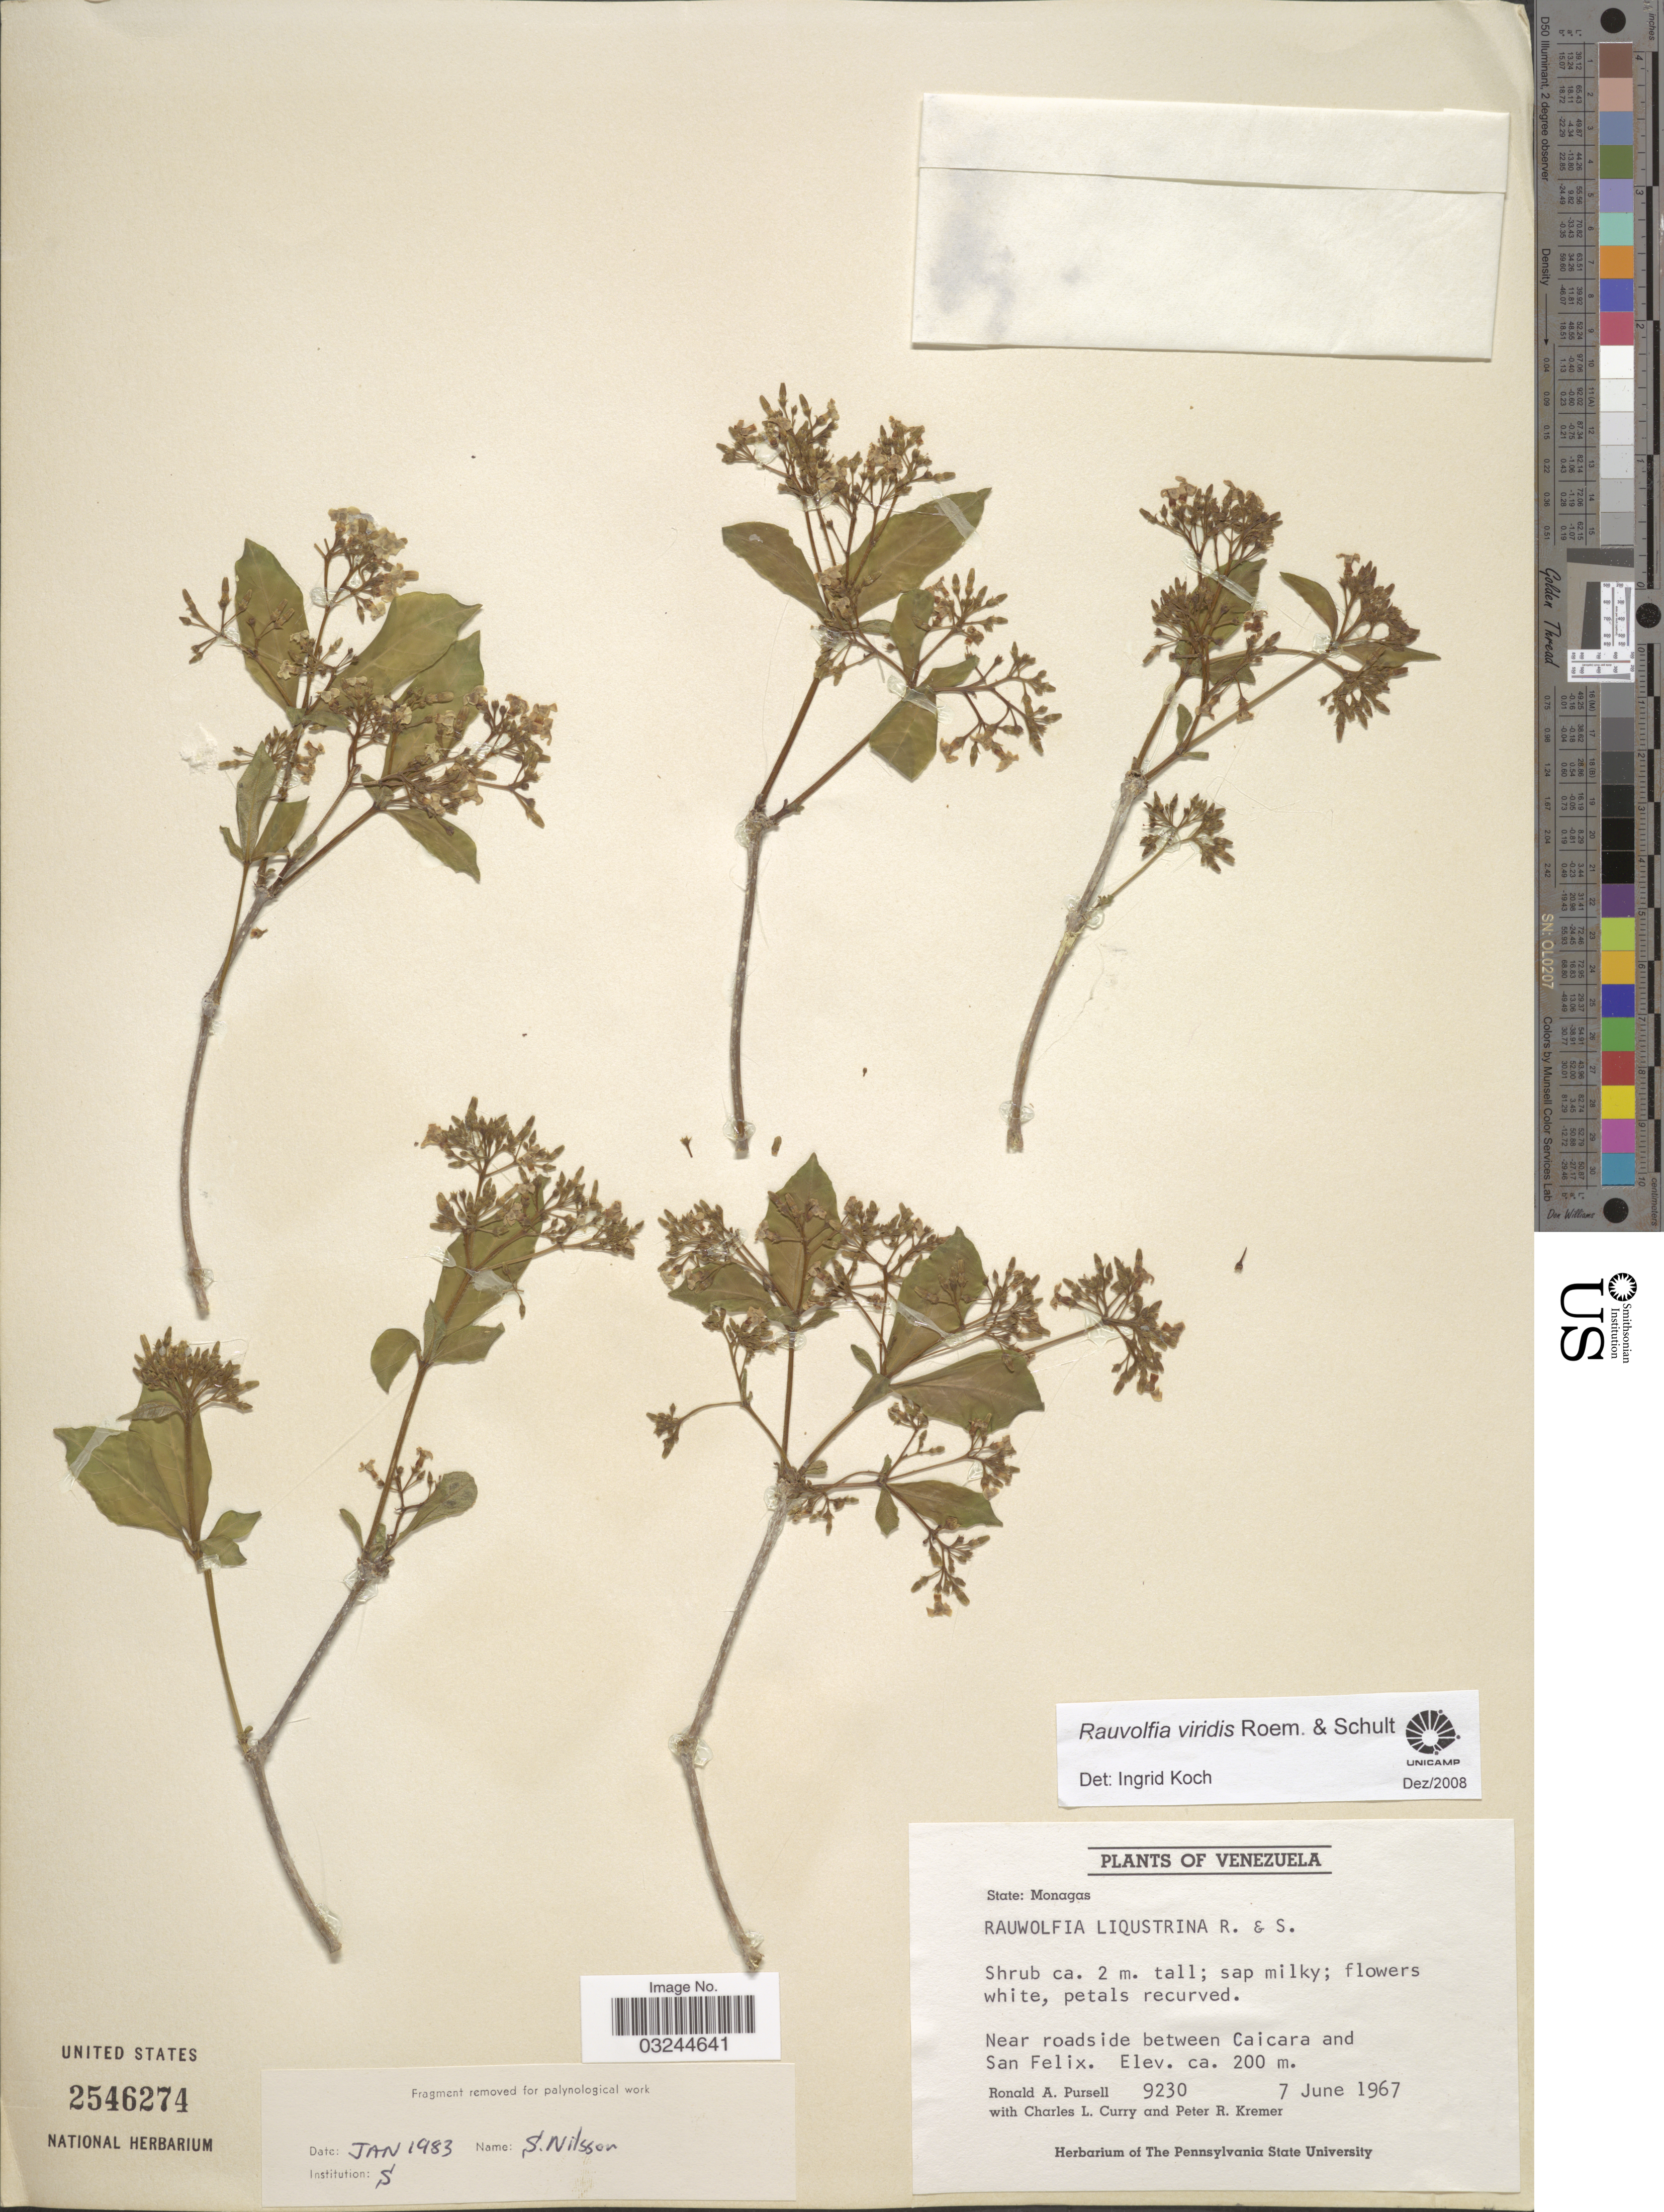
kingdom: Plantae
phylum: Tracheophyta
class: Magnoliopsida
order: Gentianales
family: Apocynaceae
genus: Rauvolfia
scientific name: Rauvolfia viridis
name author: Willd. ex Roem. & Schult.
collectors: R. A. Pursell, C. L. Curry & P. Kremer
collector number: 9230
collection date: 1967-06-07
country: Venezuela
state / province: Monagas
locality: Near roadside between Caicara and San Felix.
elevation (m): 200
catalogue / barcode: US 2546274